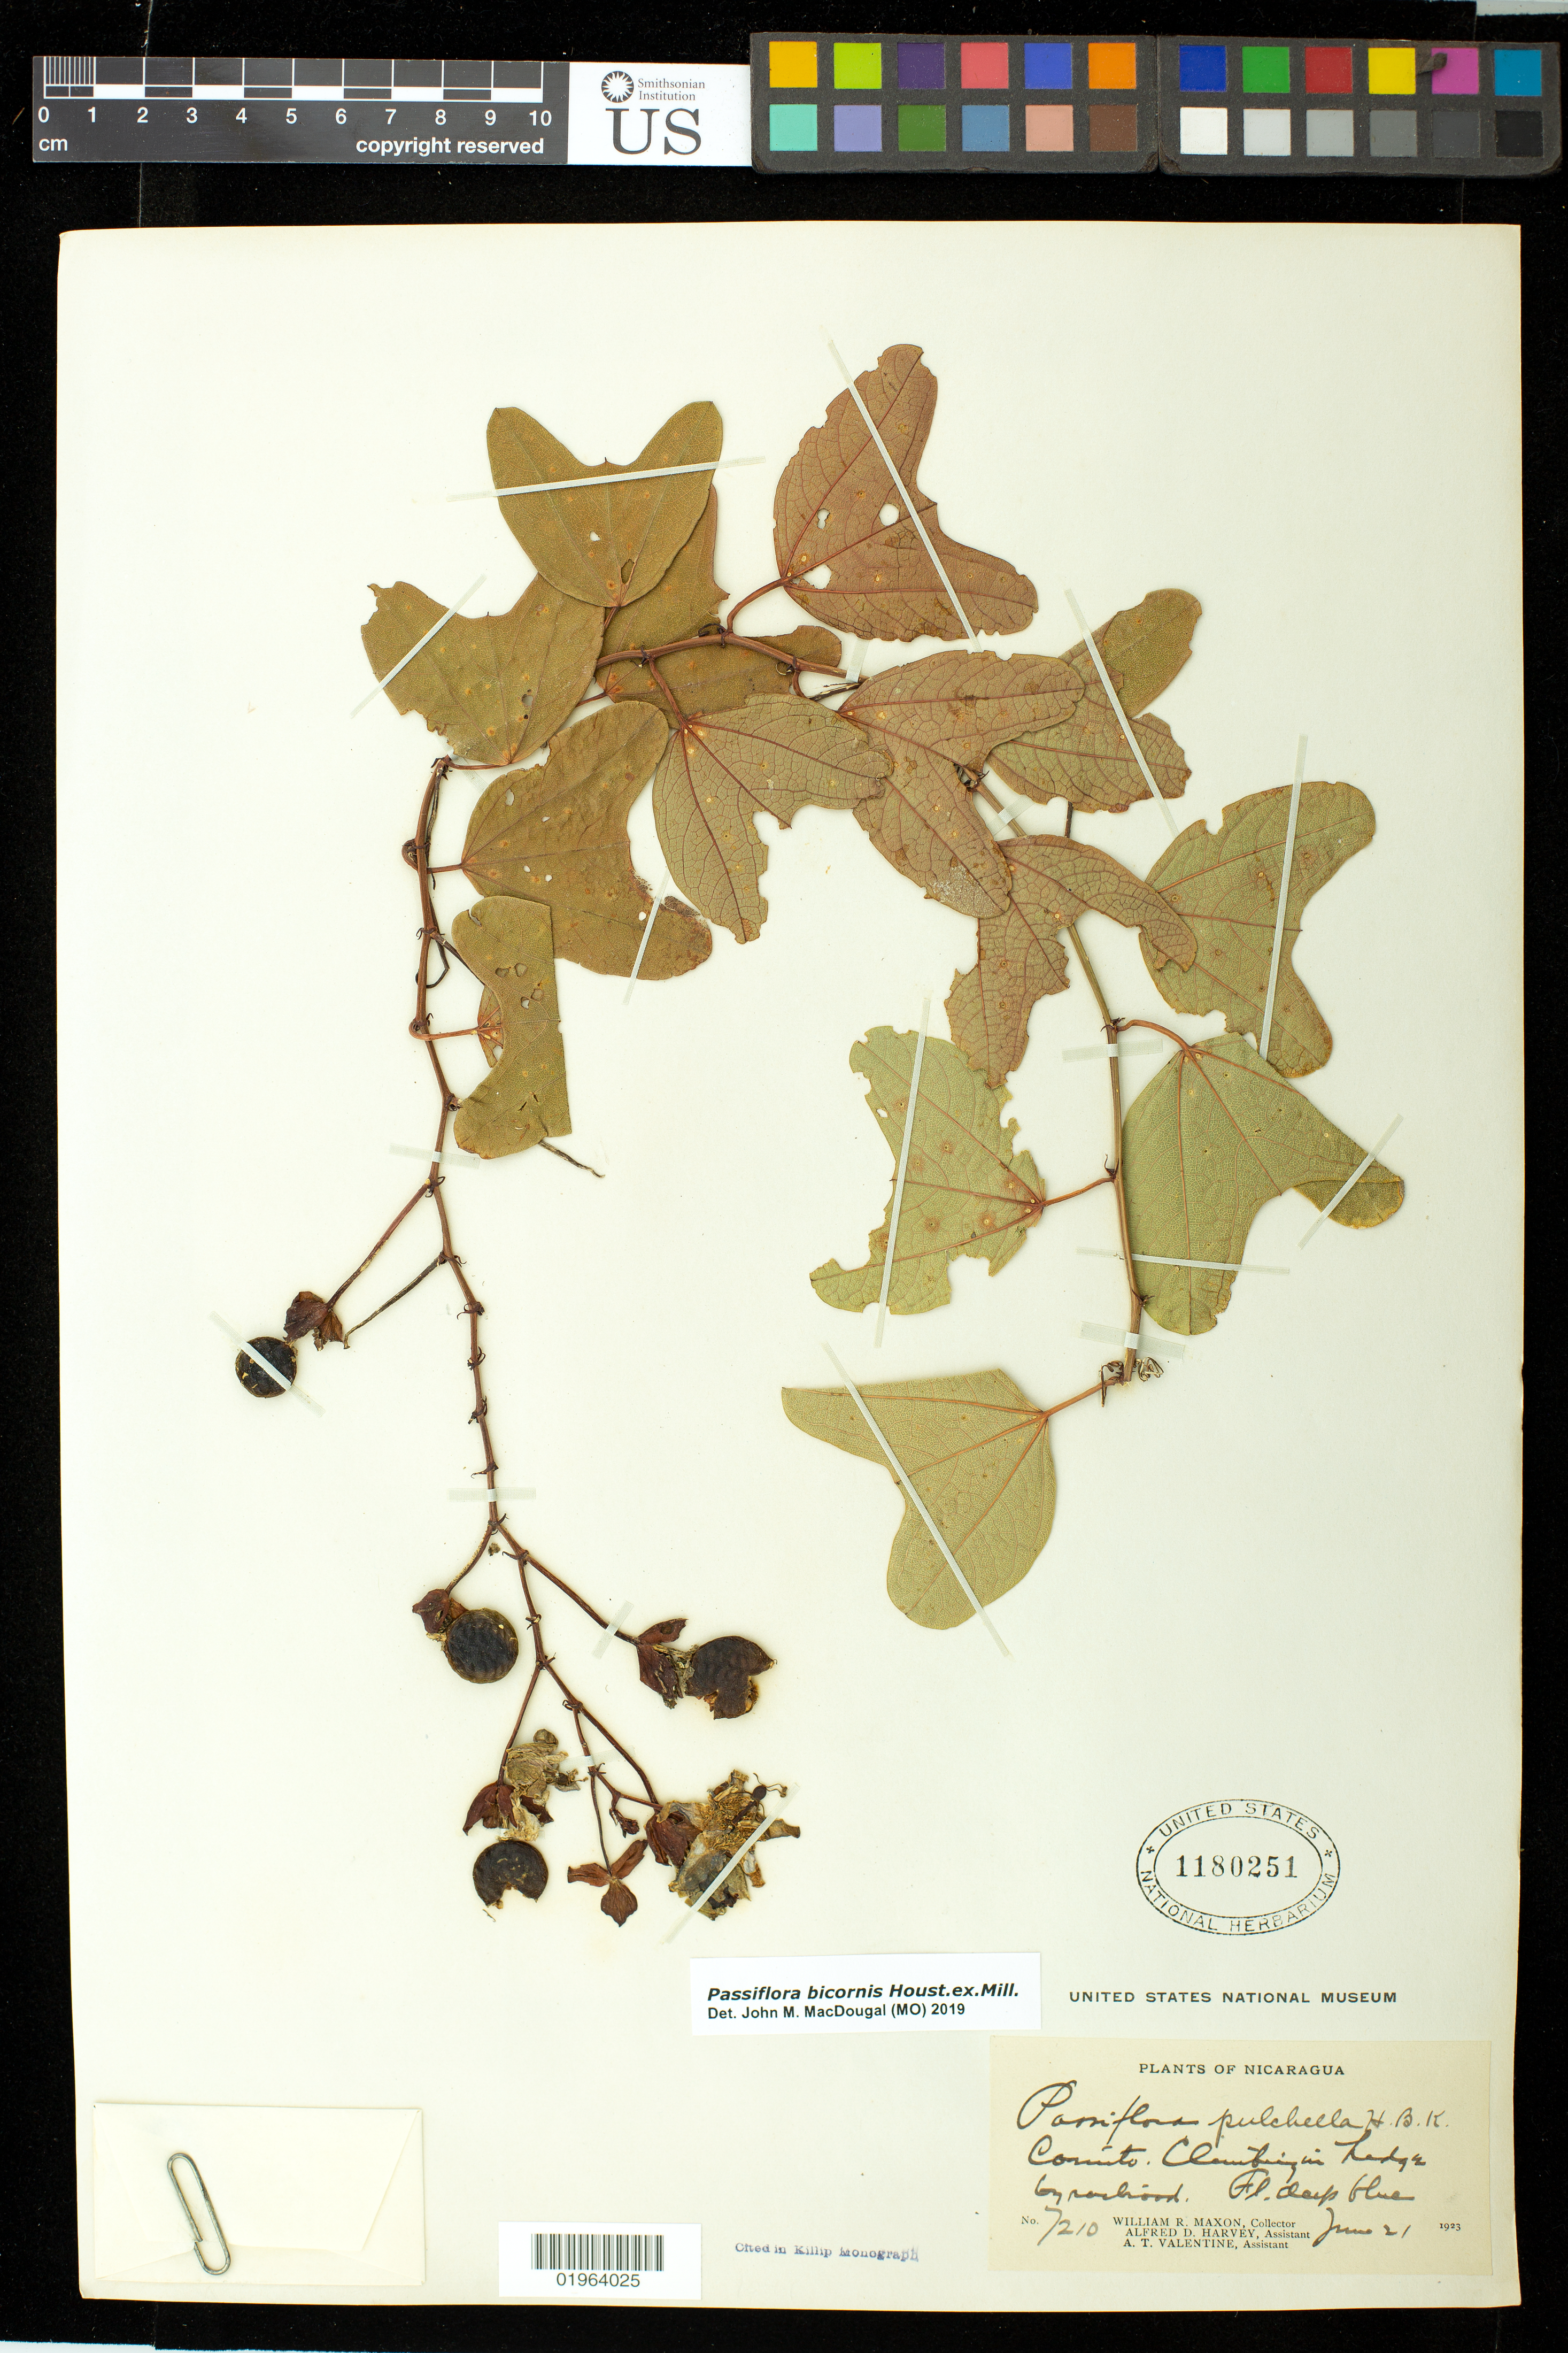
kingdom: Plantae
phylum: Tracheophyta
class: Magnoliopsida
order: Malpighiales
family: Passifloraceae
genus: Passiflora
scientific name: Passiflora bicornis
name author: Houst. ex Mill.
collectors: W. R. Maxon, A. D. Harvey & A. Valentine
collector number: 7210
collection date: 1923-06-21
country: Nicaragua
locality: Corinto.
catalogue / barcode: US 1180251